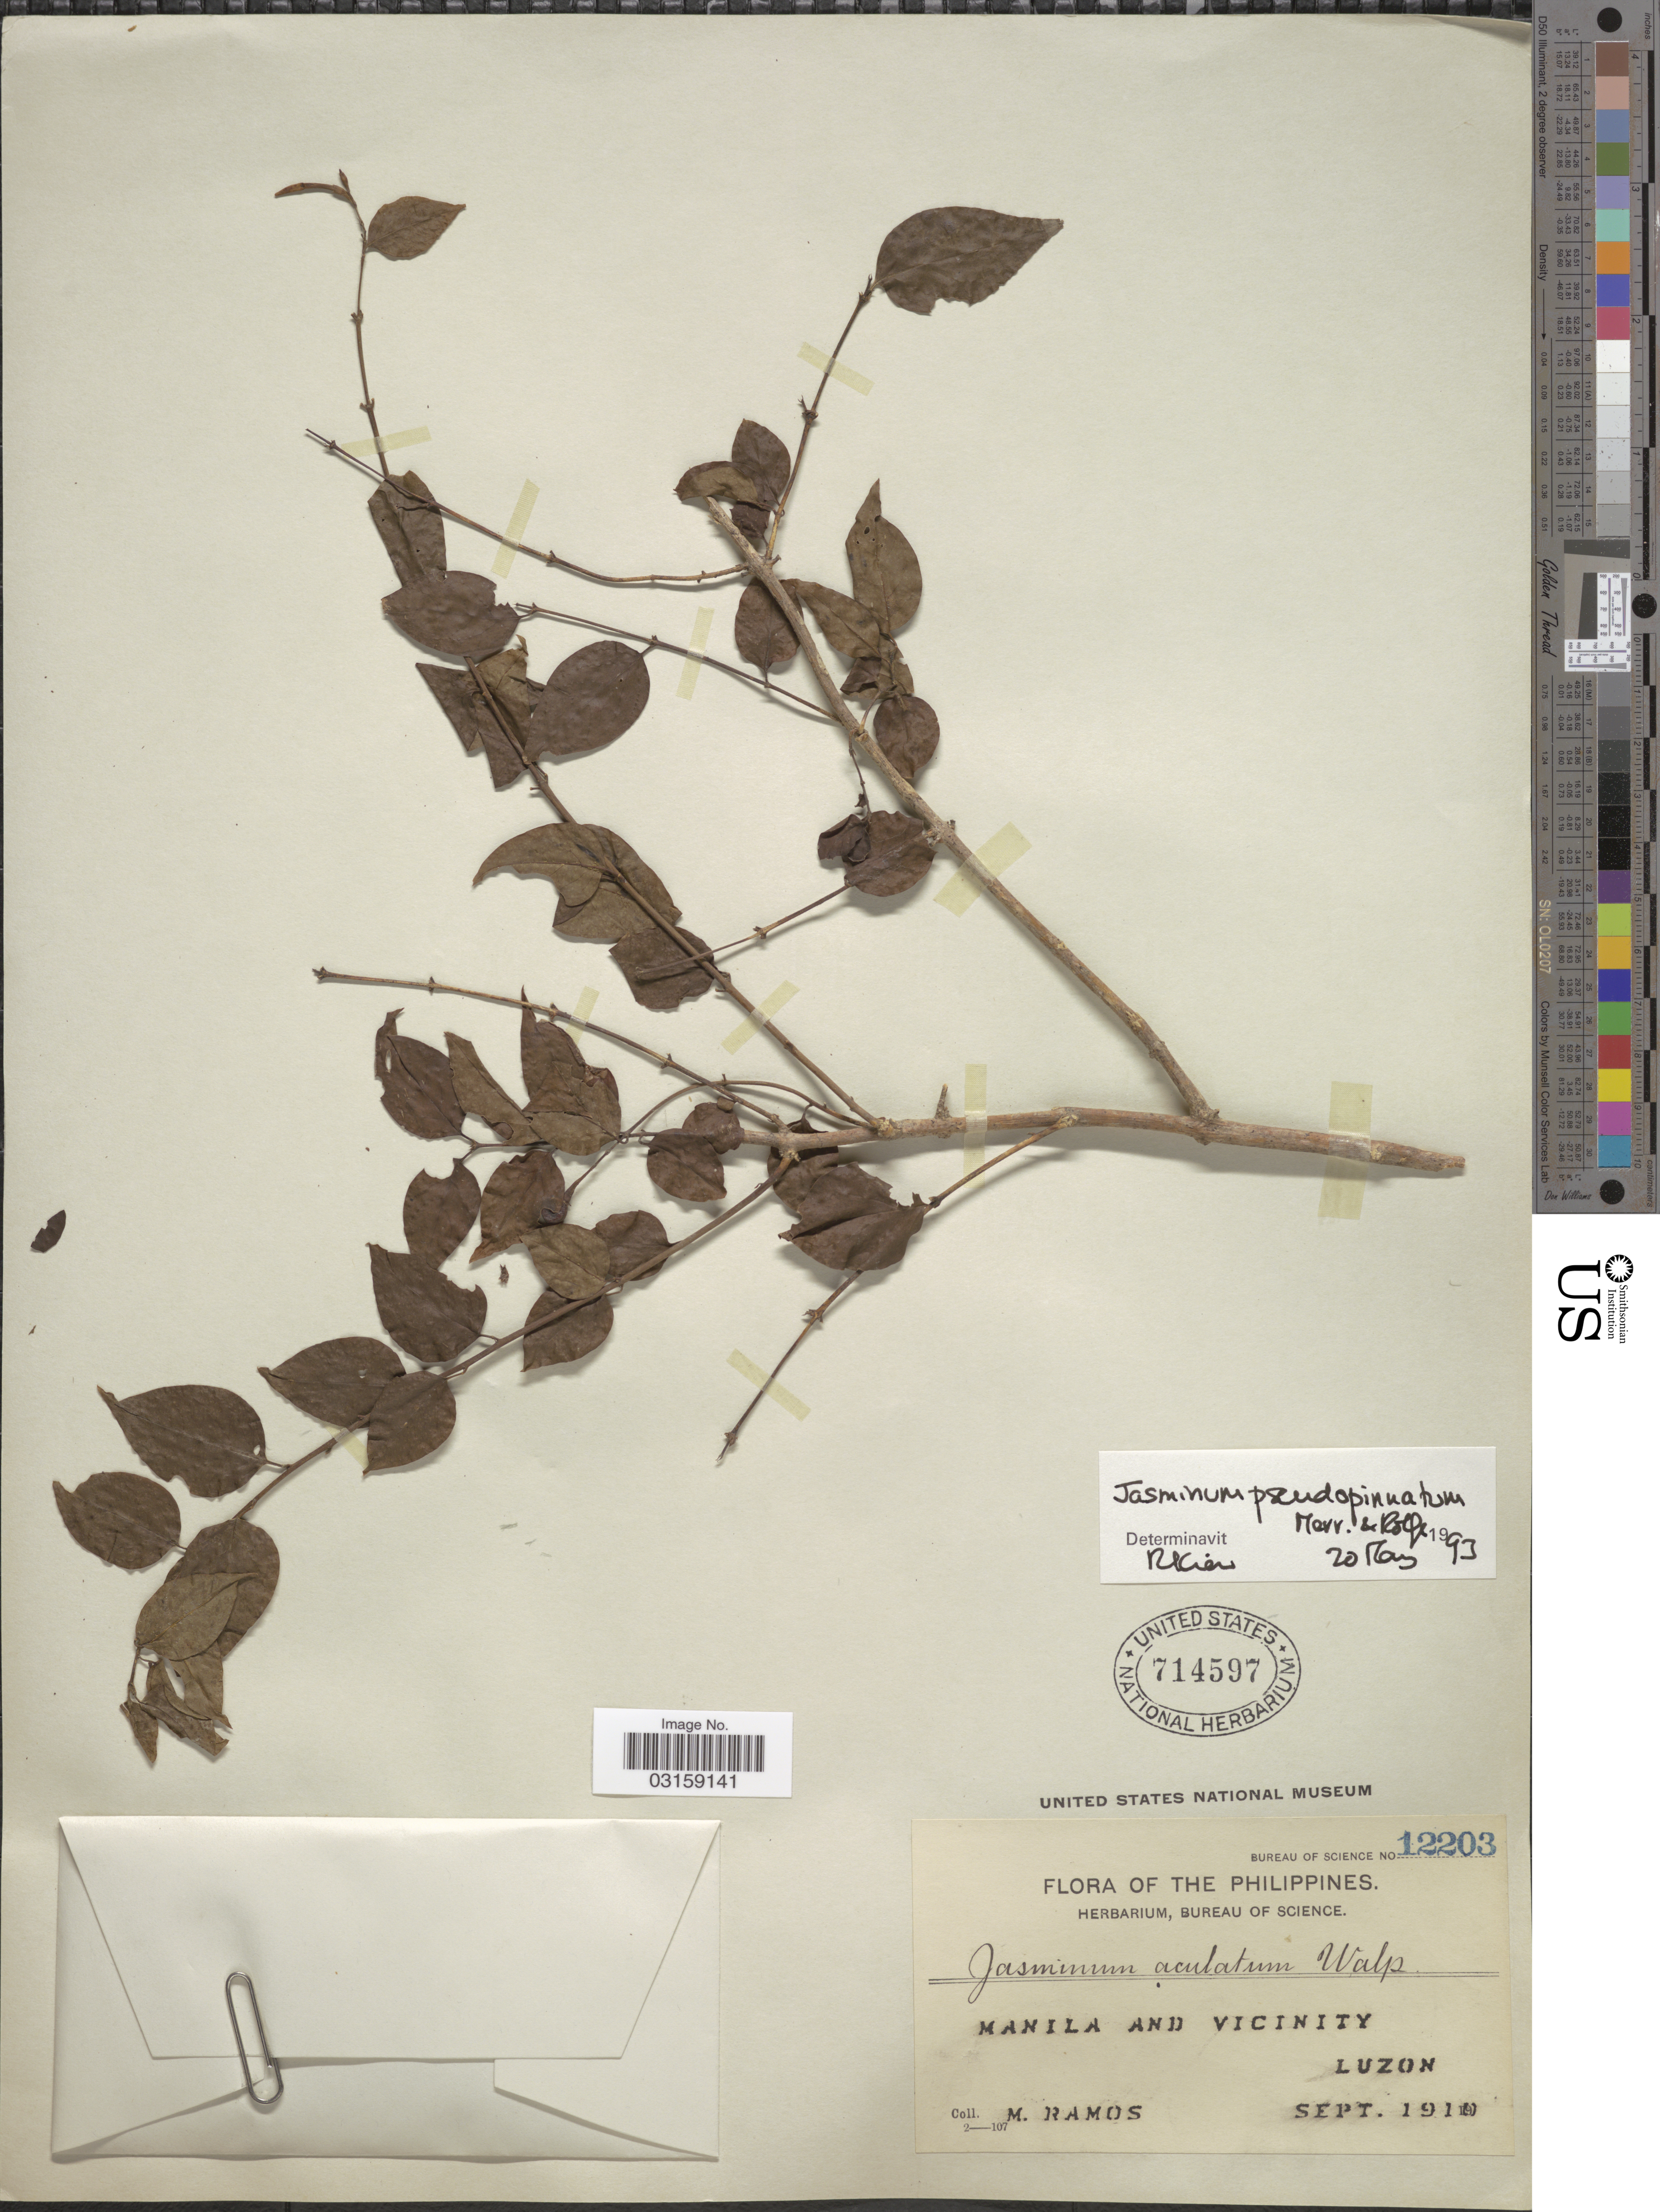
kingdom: Plantae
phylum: Tracheophyta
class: Magnoliopsida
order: Lamiales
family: Oleaceae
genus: Jasminum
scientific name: Jasminum pseudopinnatum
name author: Merr. & Rolfe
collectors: M. Ramos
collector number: Bureau of Science 12203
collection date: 1919-09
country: Philippines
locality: Manila and vicinity. Luzon.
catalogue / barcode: US 714597